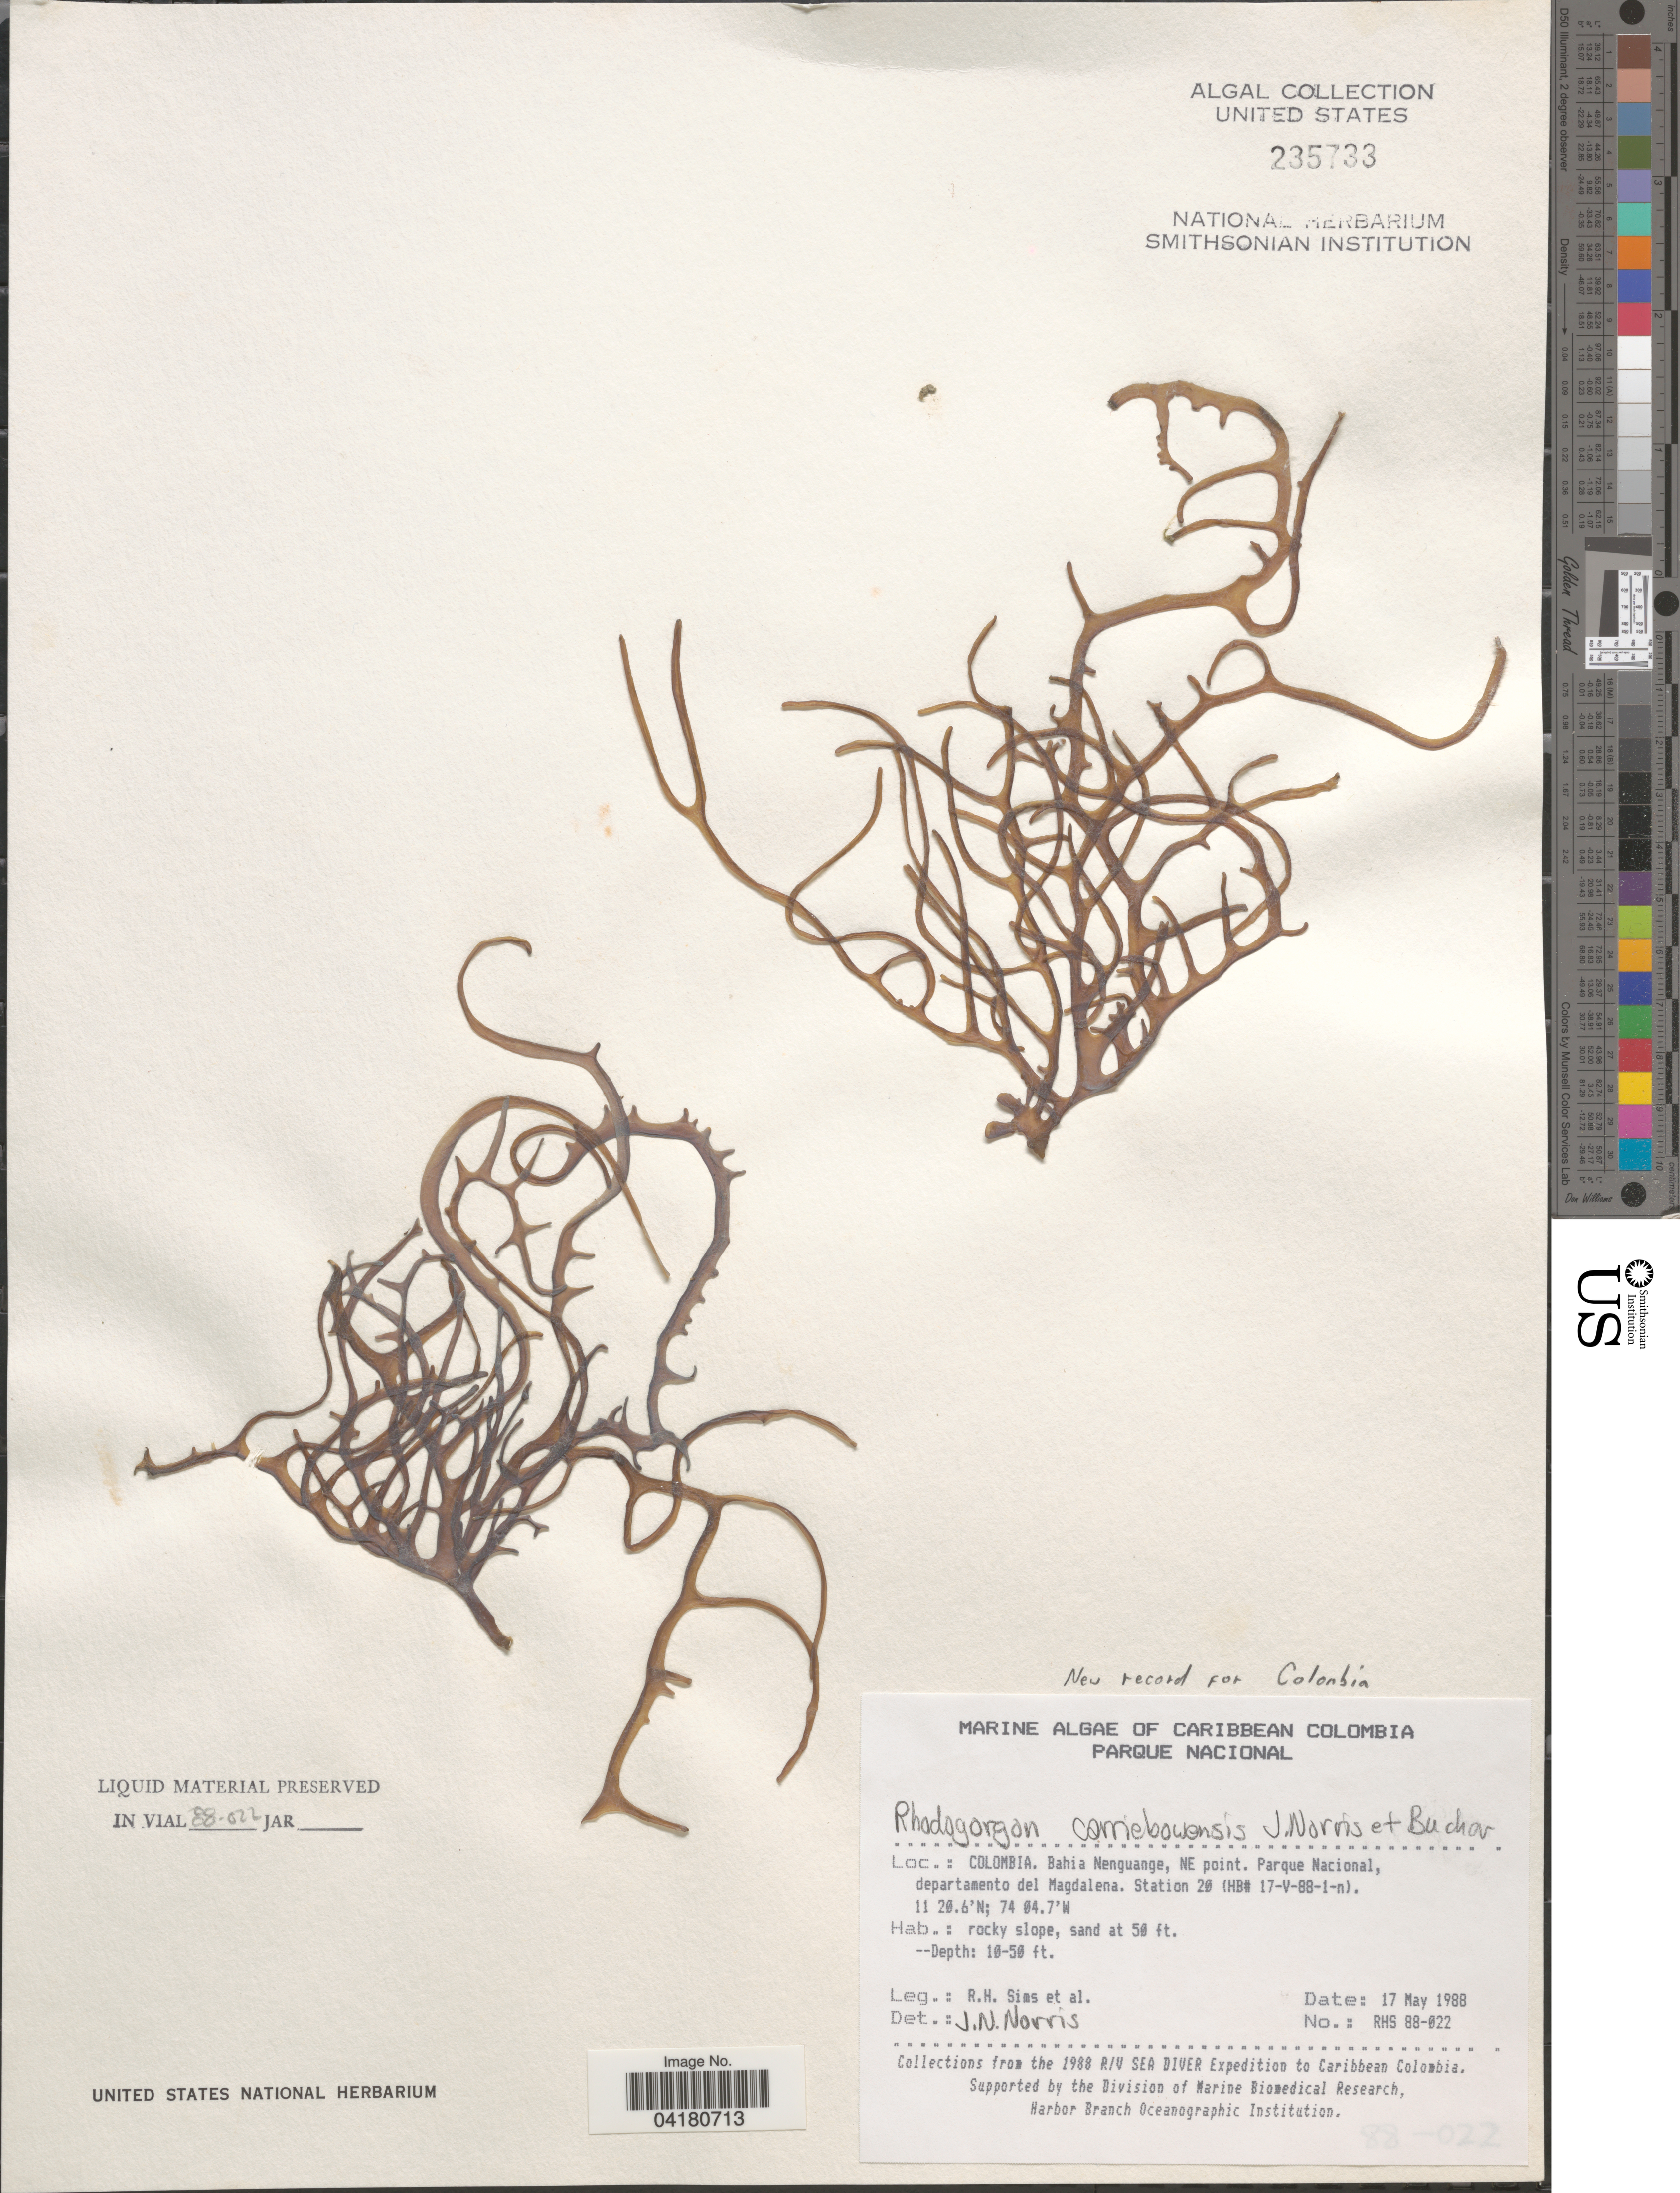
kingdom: Plantae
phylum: Rhodophyta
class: Florideophyceae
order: Rhodogorgonales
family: Rhodogorgonaceae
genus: Rhodogorgon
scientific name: Rhodogorgon ramosissima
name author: J.N. Norris & K.E. Bucher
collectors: R. Sims & et al.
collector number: RHS88-022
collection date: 1988-05-17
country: Colombia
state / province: Magdalena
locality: Caribbean Colombia. Bahia Nenguange, NE point. Parque Nacional, departamento del Magdalena. Station 20 (HB# 17-V-88-1-n). The 1988 R/V Sea Diver Expedition to Caribbean Colombia.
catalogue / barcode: US 235733